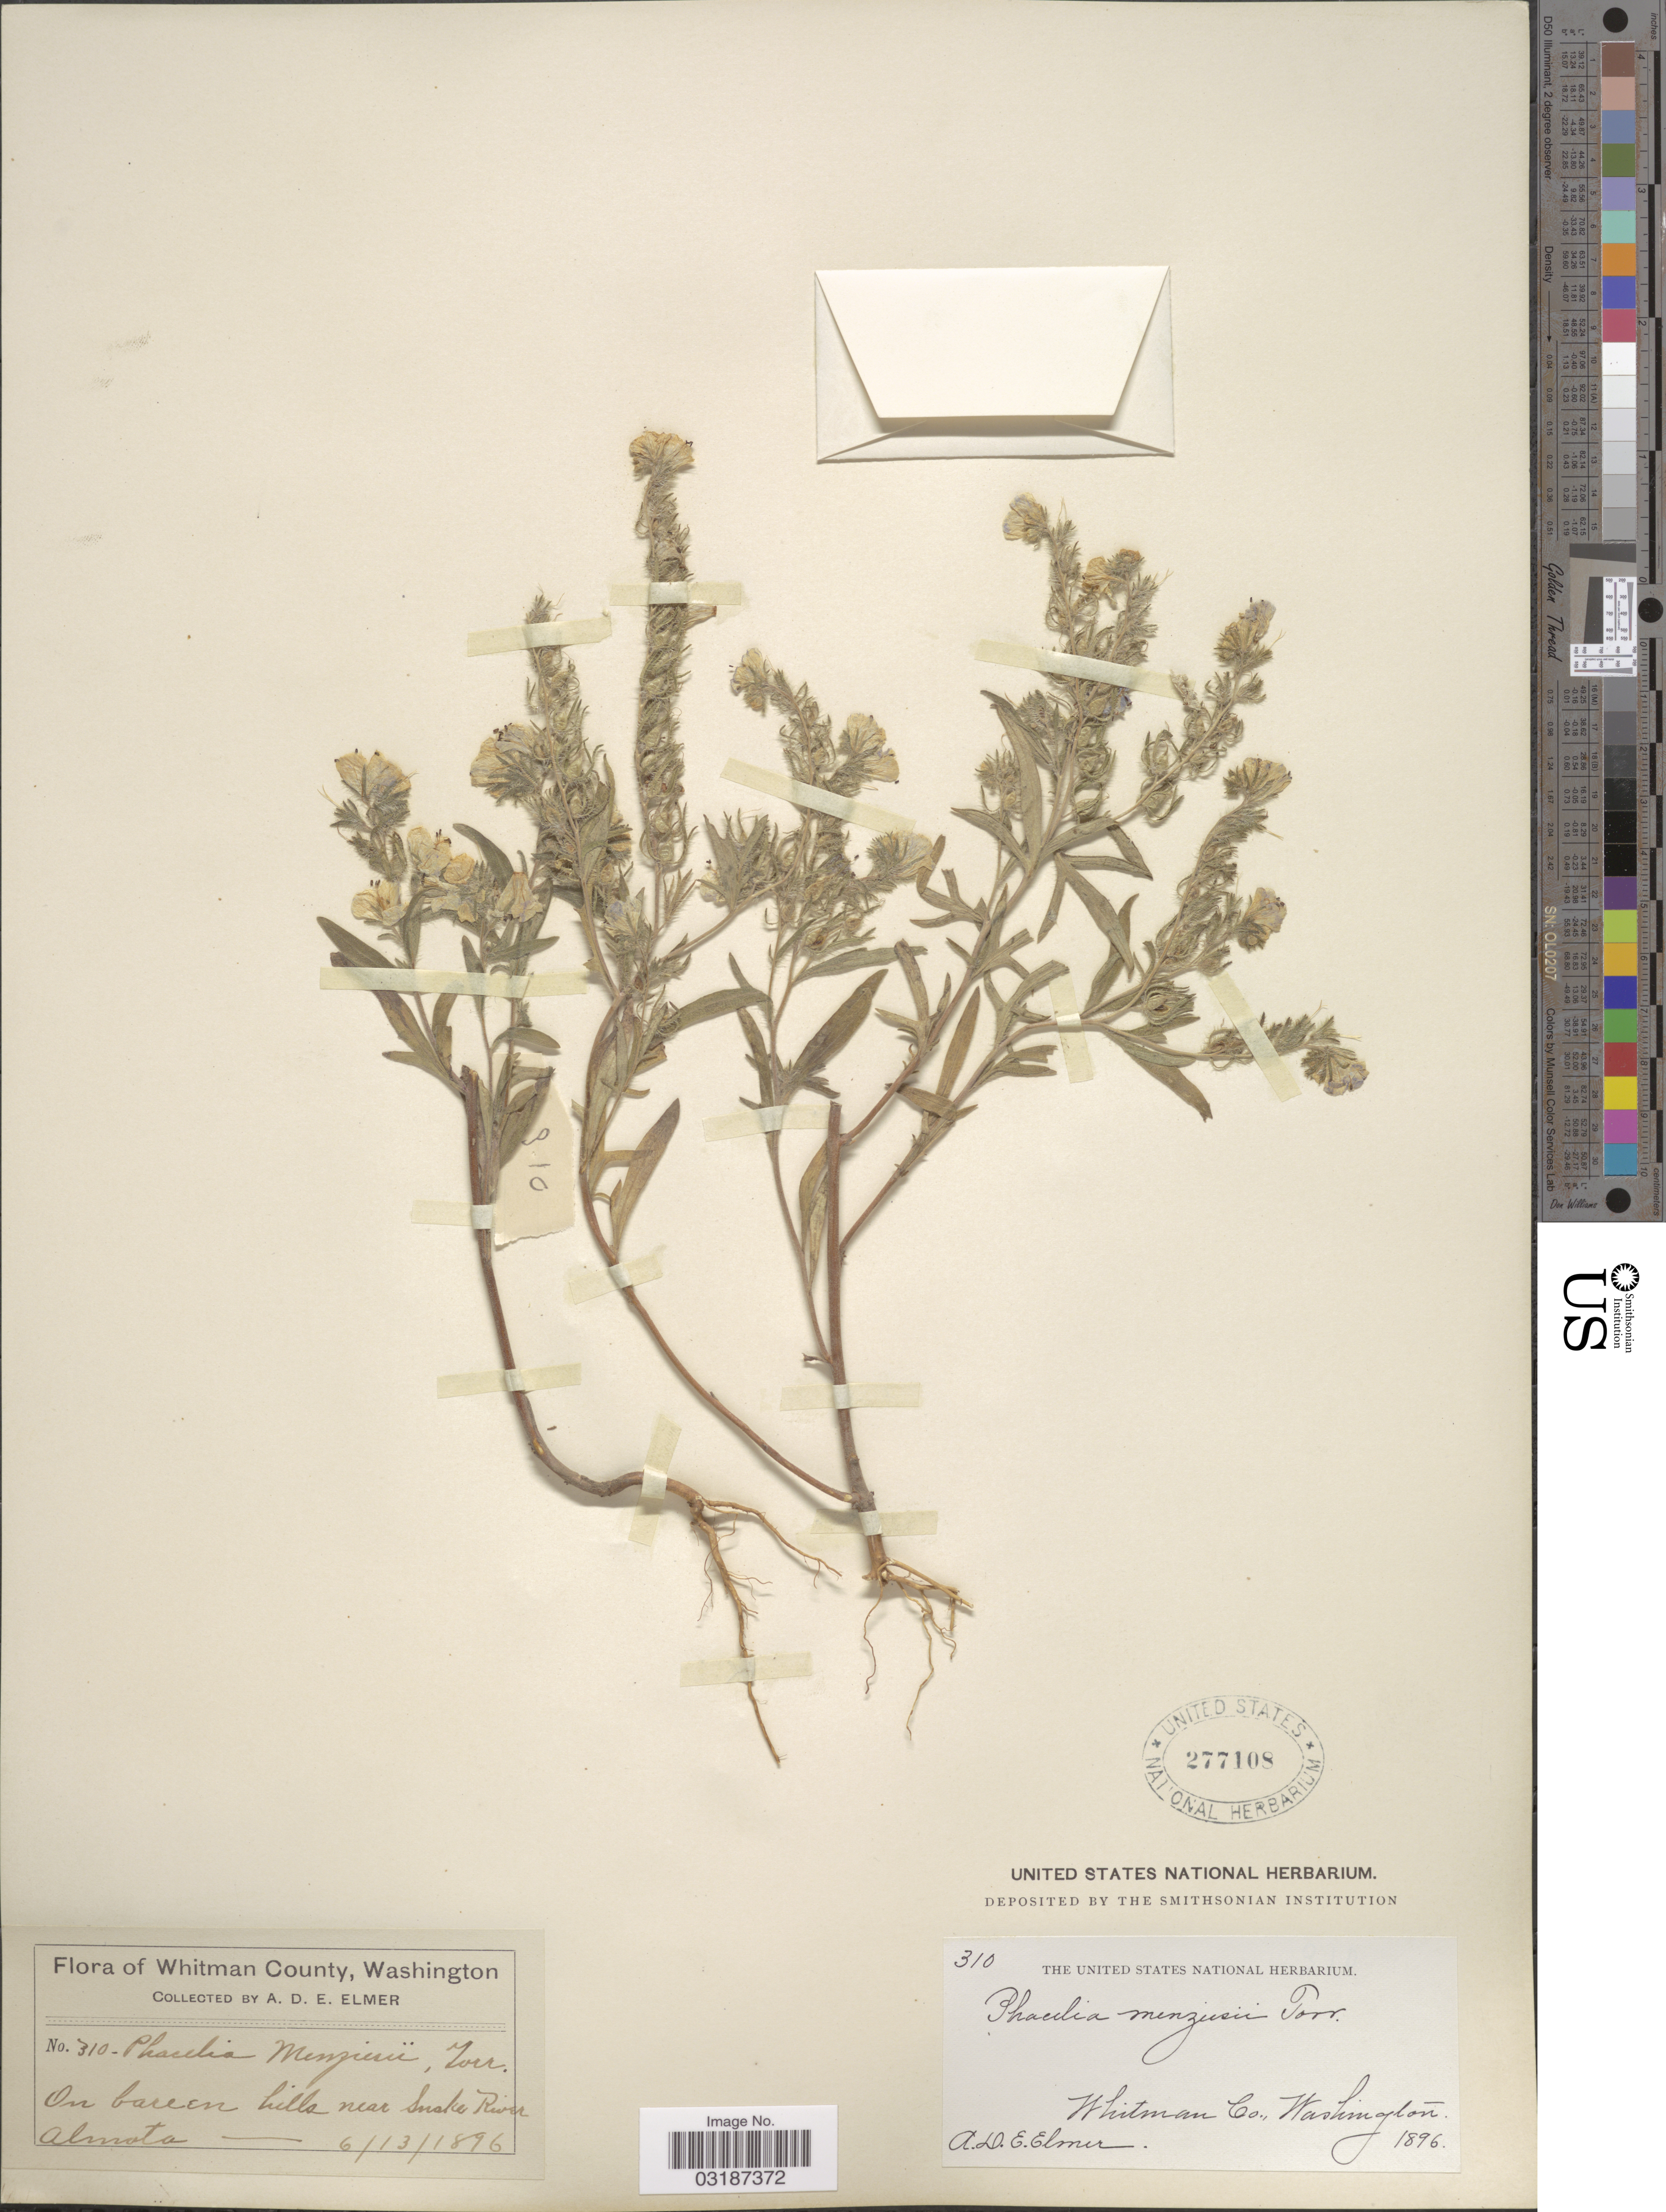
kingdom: Plantae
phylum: Tracheophyta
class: Magnoliopsida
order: Boraginales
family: Hydrophyllaceae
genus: Phacelia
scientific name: Phacelia linearis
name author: (Pursh) Holz.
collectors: A. D. E. Elmer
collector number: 310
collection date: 1896-06-13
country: United States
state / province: Washington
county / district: Whitman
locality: On barren hills near Snake River. Whitman Co. Almota.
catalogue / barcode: US 277108